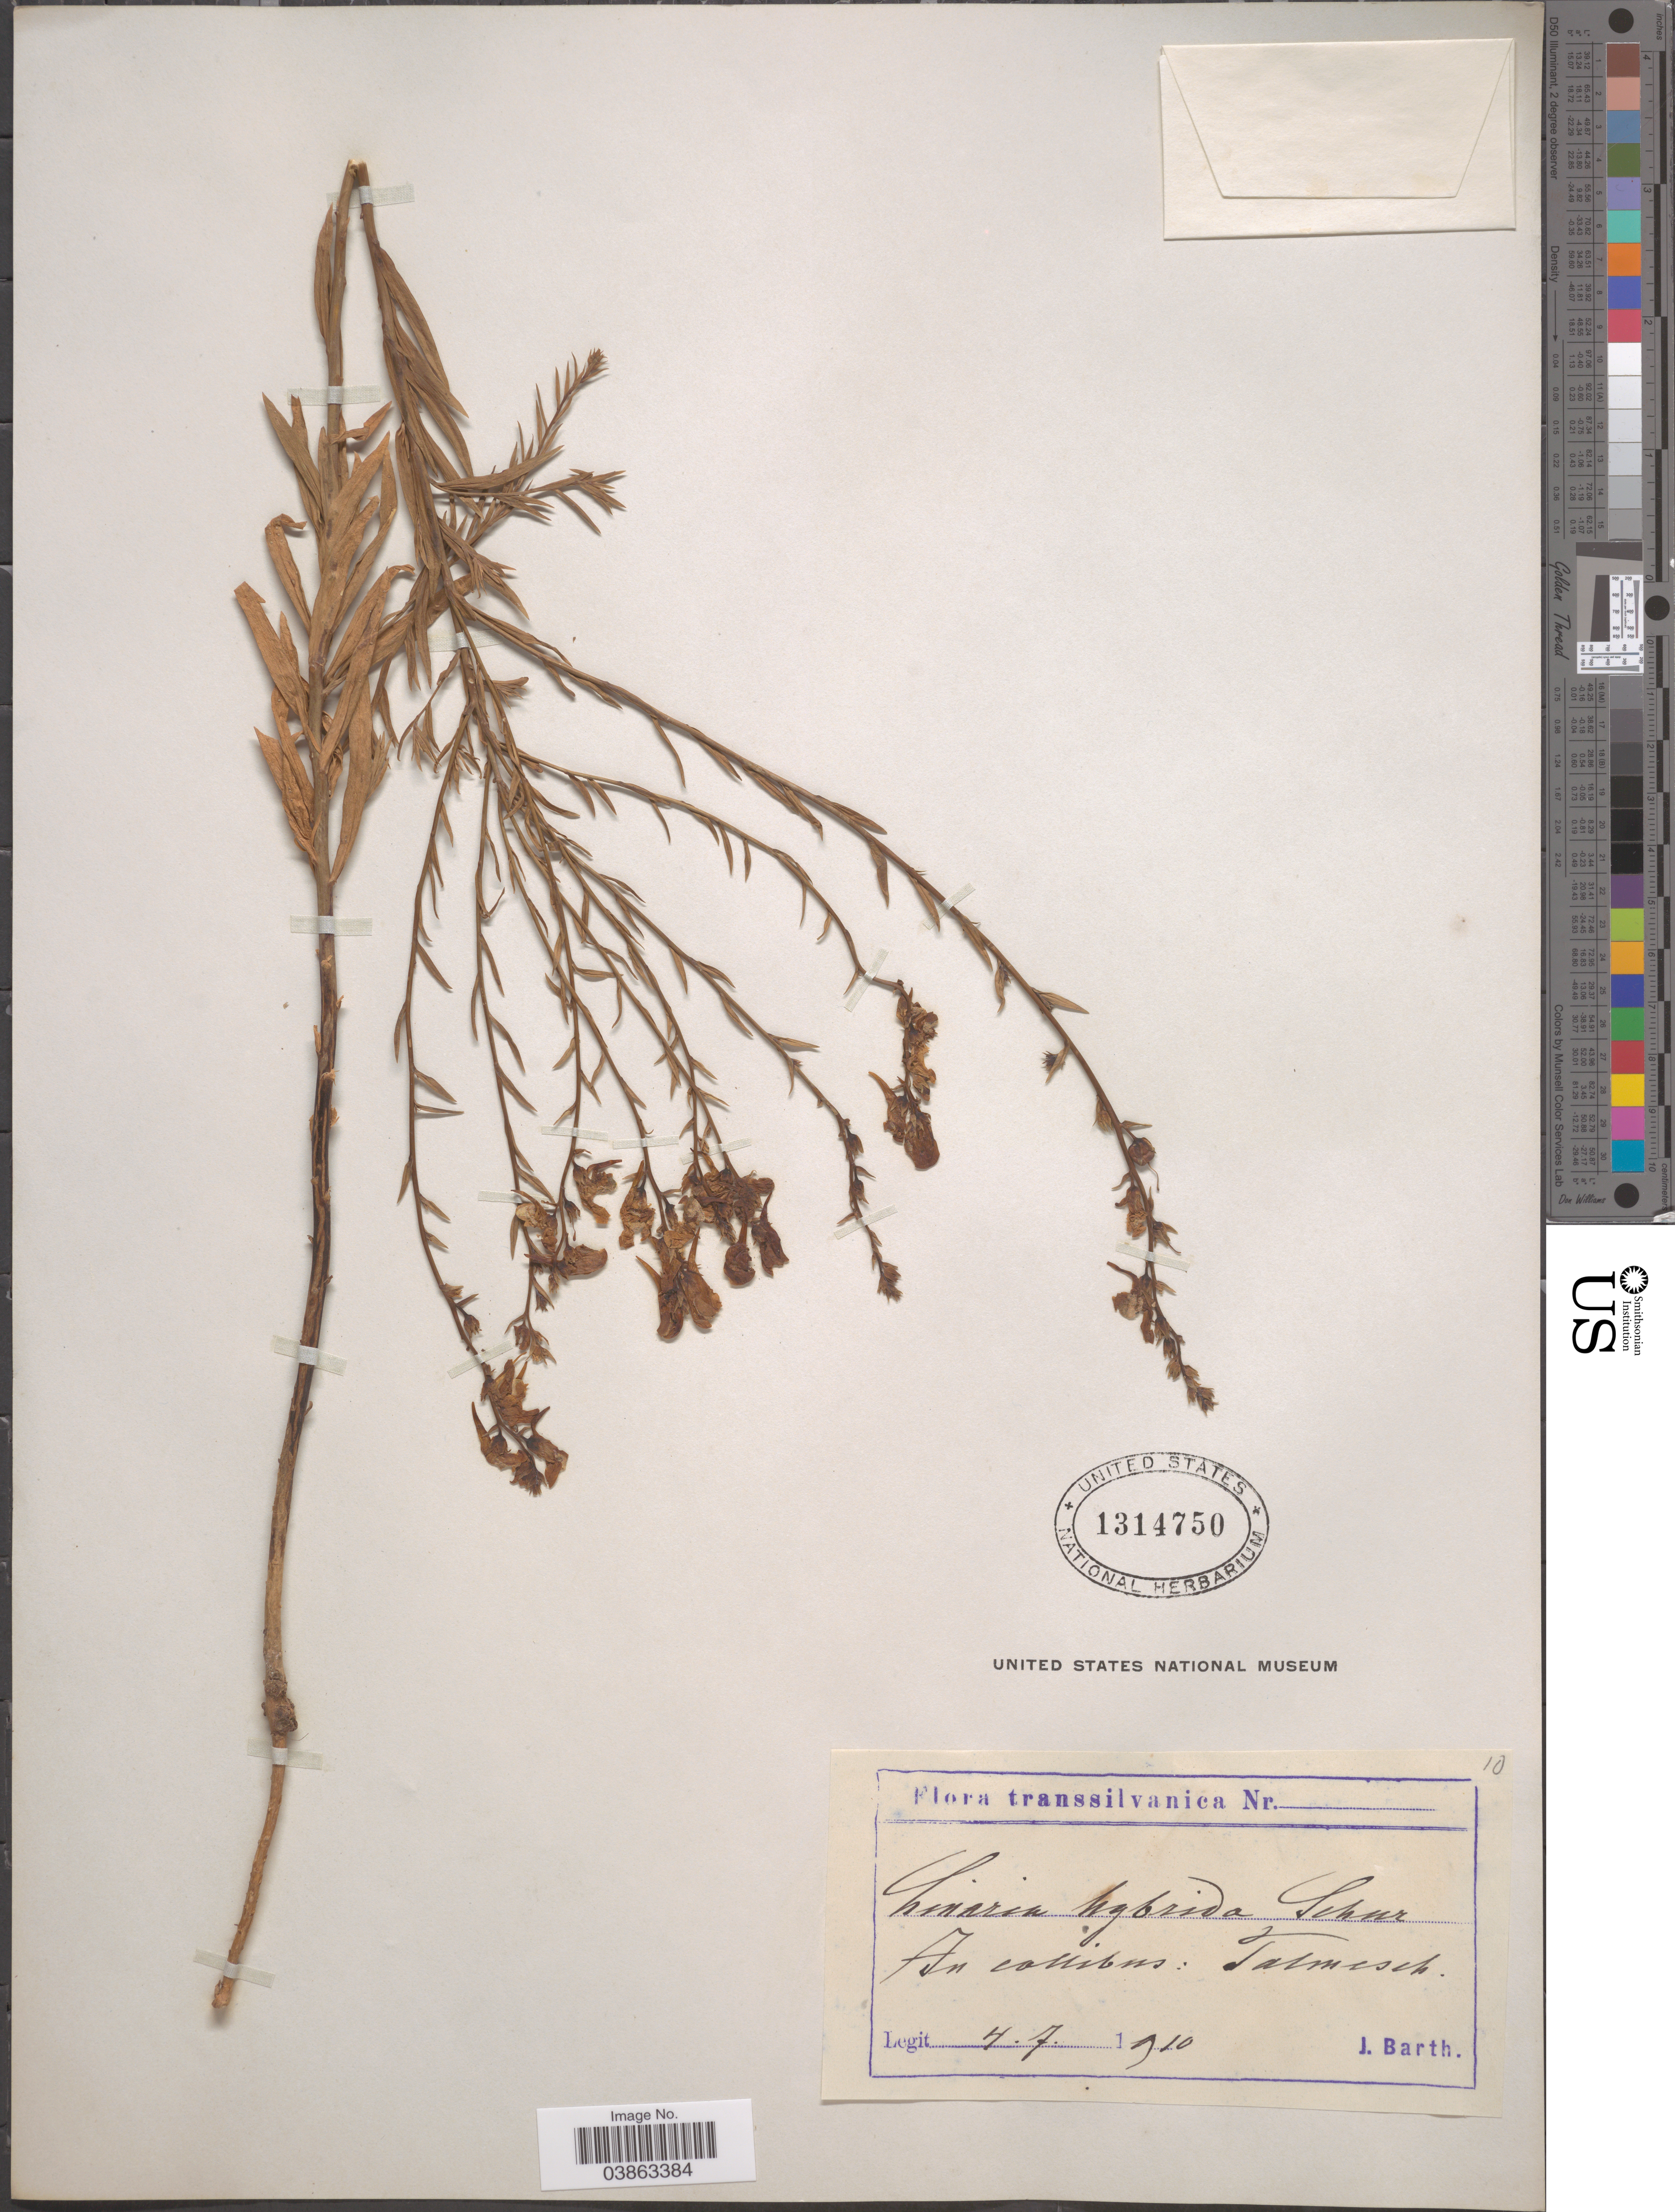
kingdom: Plantae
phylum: Tracheophyta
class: Magnoliopsida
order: Lamiales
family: Plantaginaceae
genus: Linaria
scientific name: Linaria hybrida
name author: Schur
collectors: J. Barth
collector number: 10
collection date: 1910-07-04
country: Romania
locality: Transsilvanica. In collibus: Talmesch.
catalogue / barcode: US 1314750